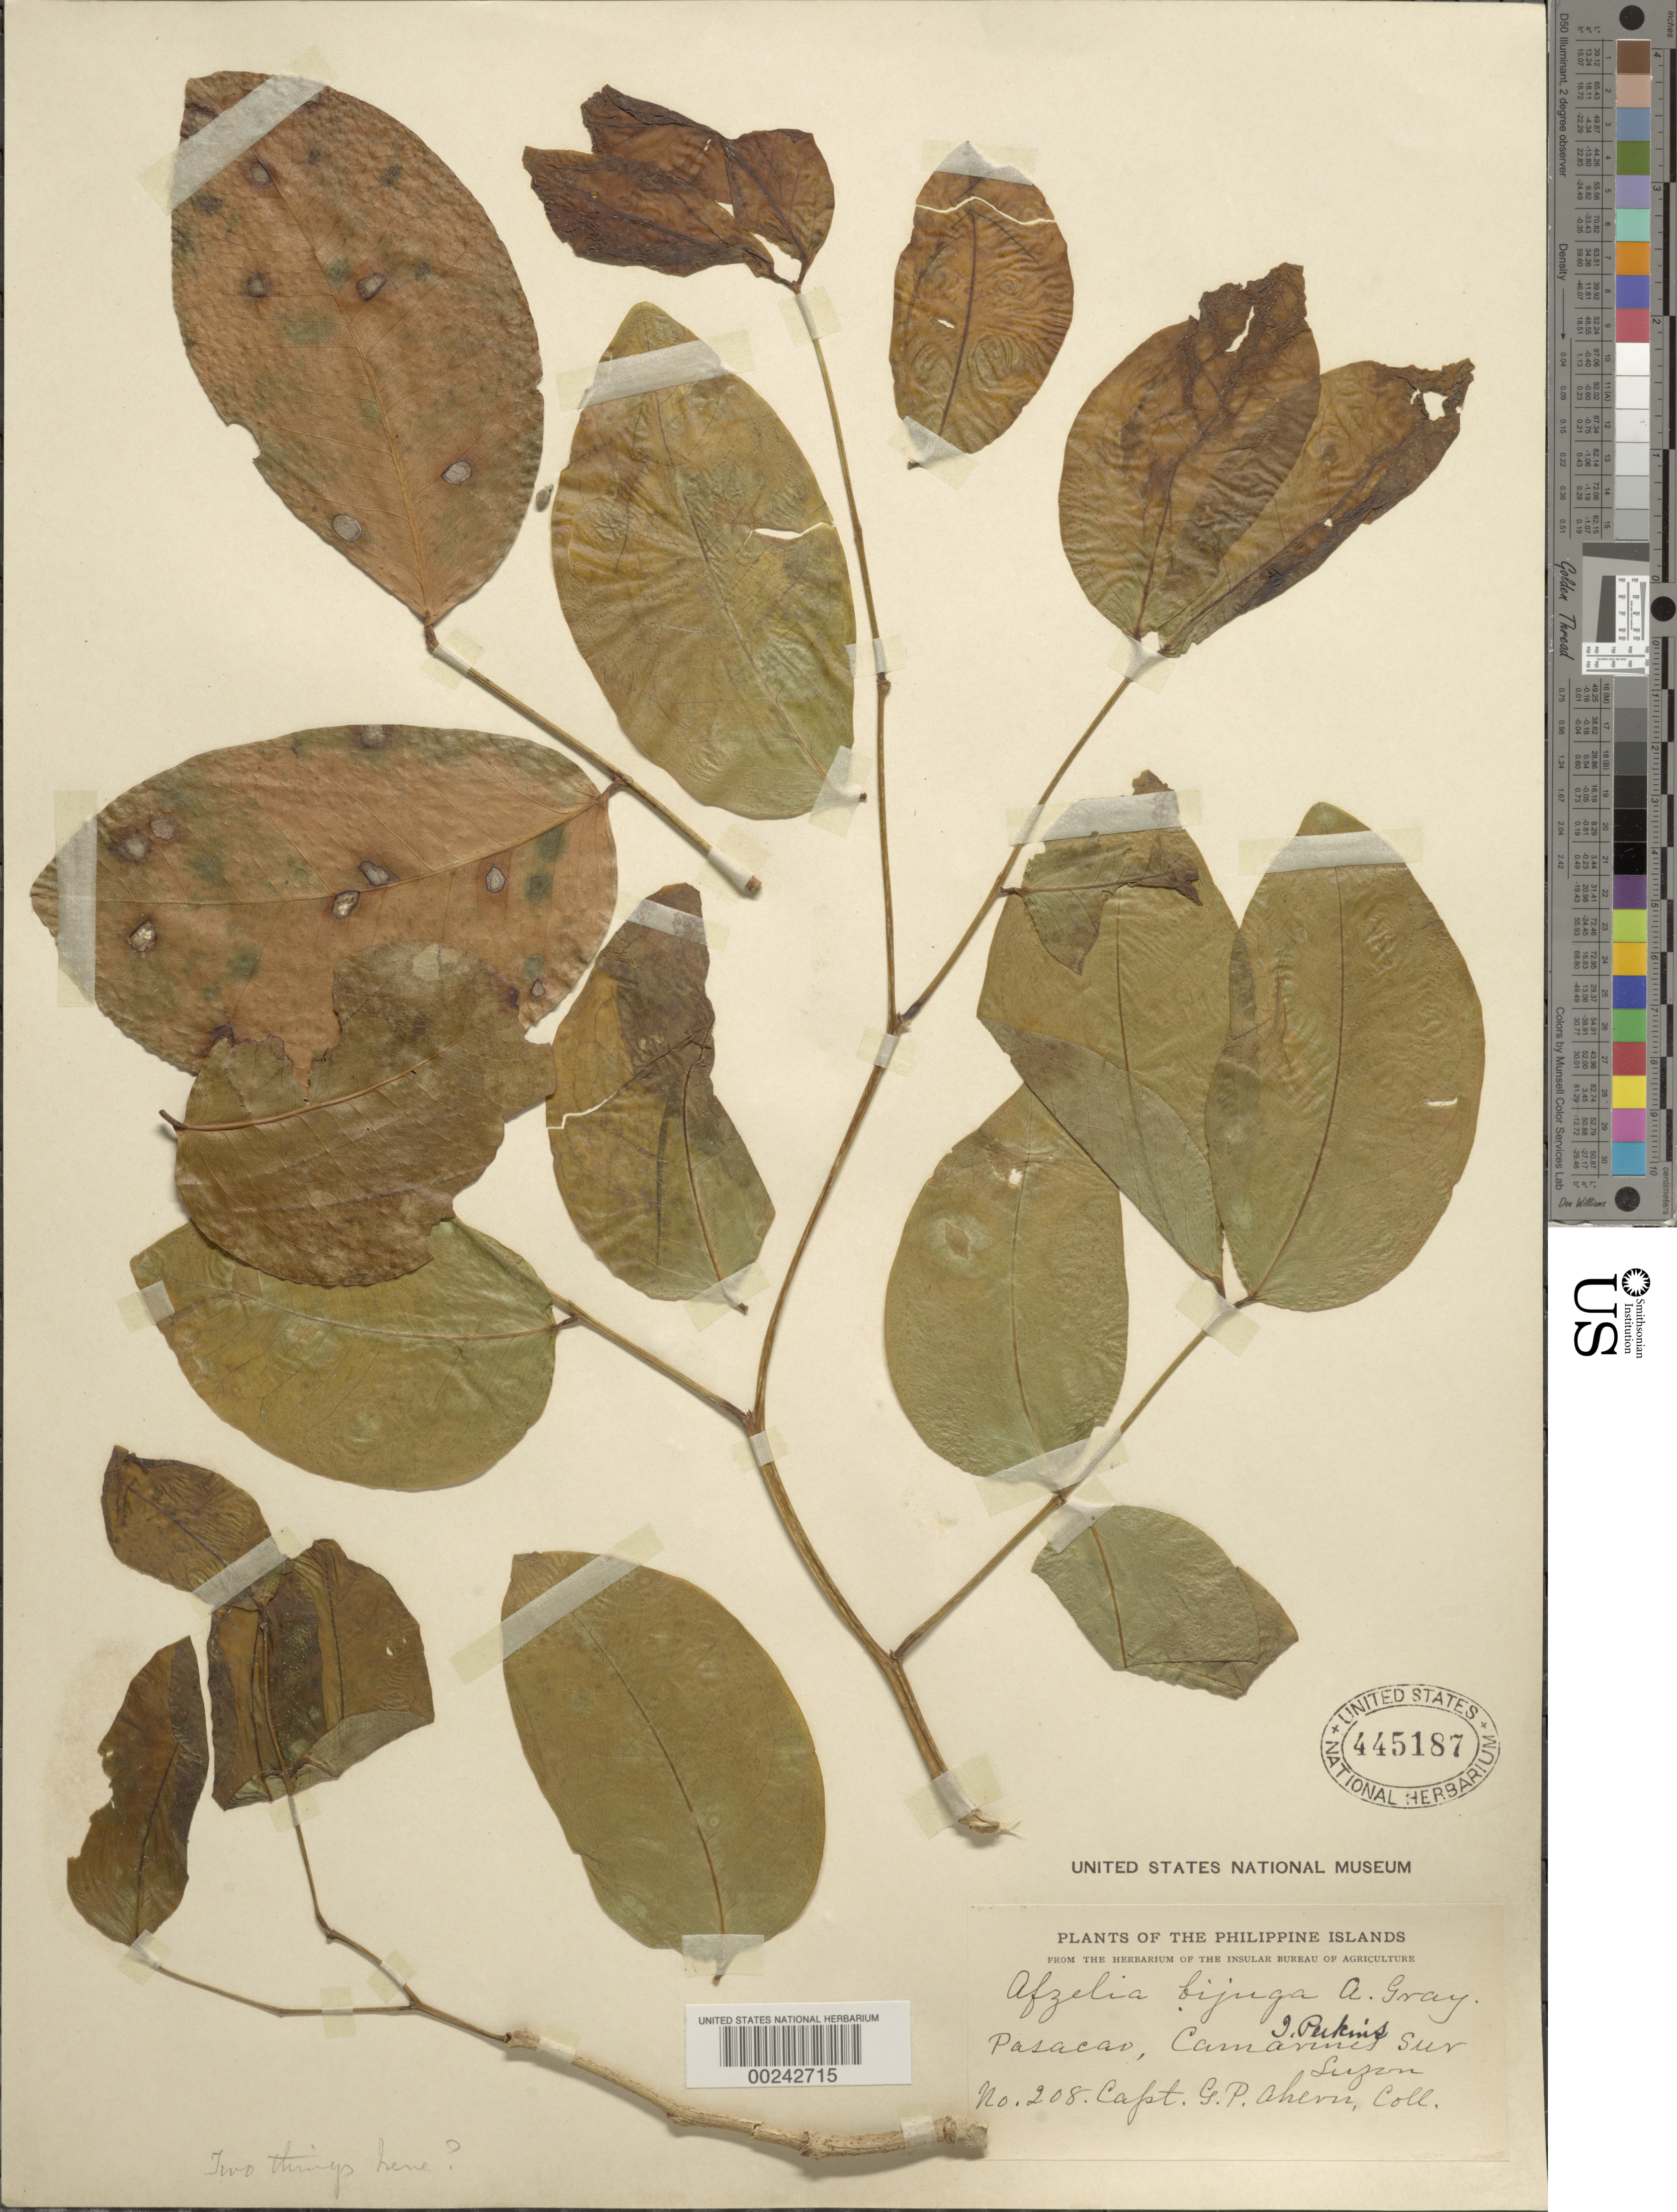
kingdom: Plantae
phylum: Tracheophyta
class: Magnoliopsida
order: Fabales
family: Fabaceae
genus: Intsia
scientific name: Intsia bijuga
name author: (Colebr.) Kuntze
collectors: G. Ahern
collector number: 208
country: Philippines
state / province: Bicol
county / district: Camarines Sur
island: Luzon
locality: Pasacao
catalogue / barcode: US 445187